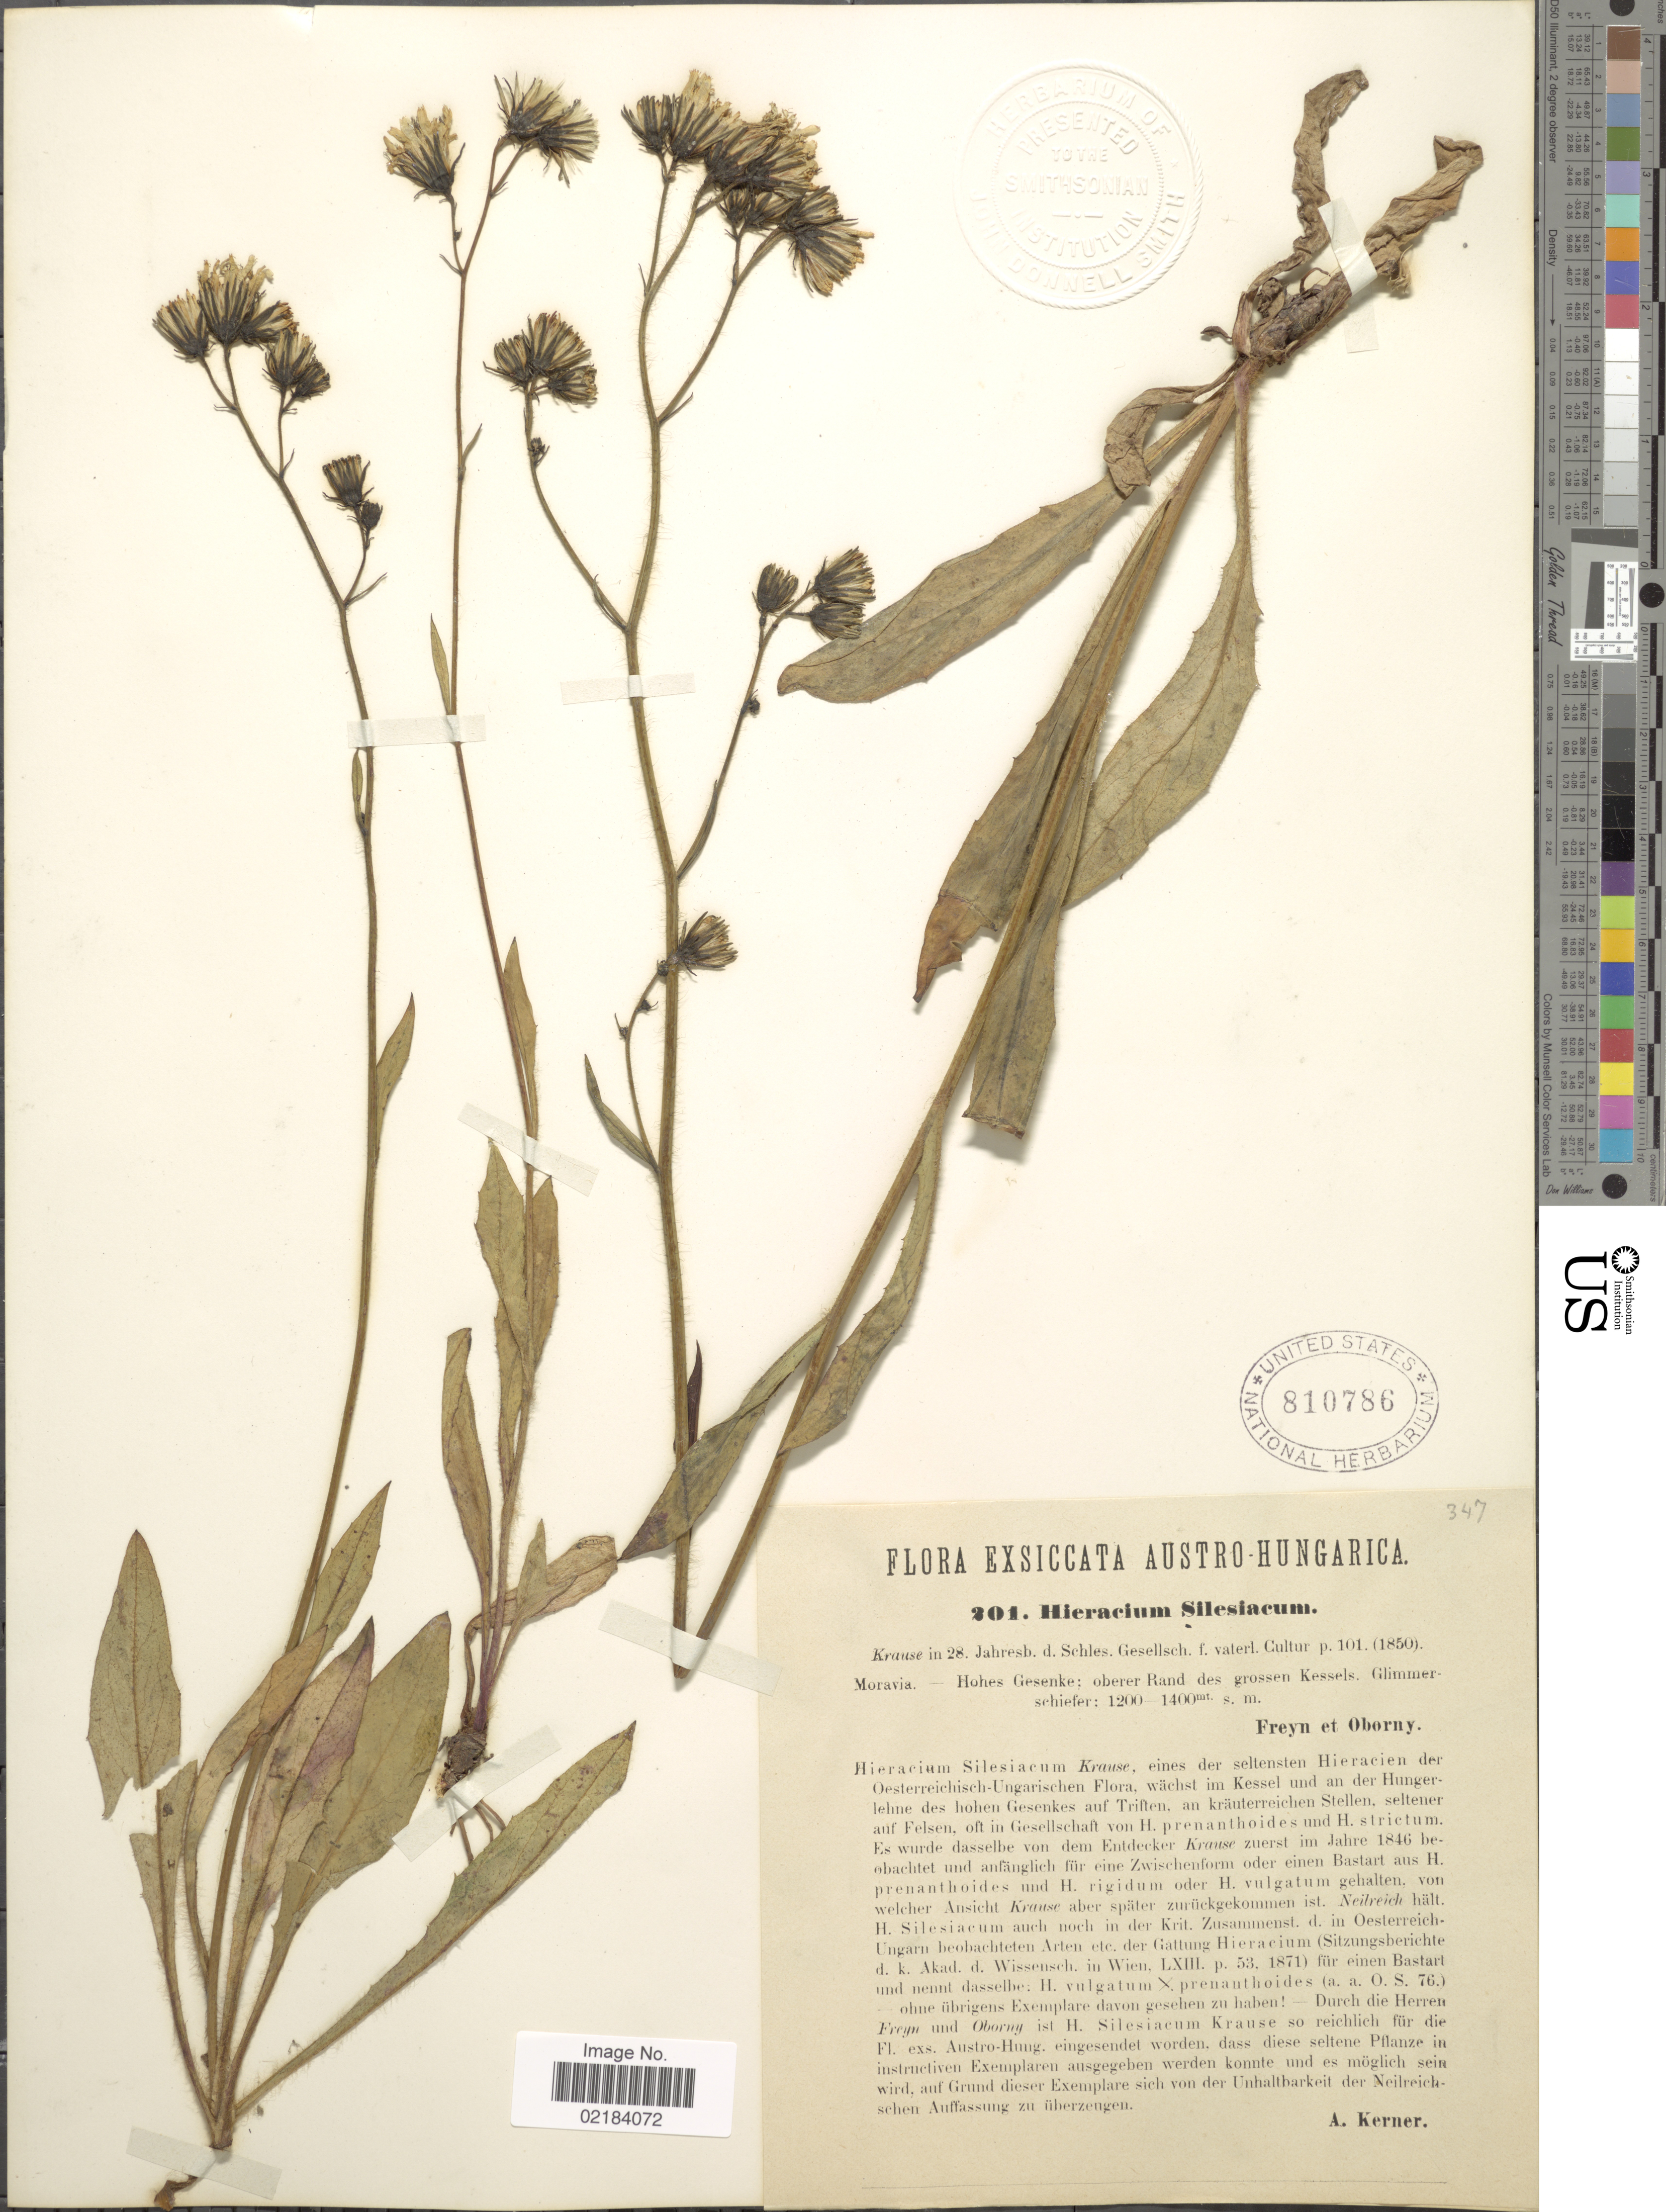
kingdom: Plantae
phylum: Tracheophyta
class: Magnoliopsida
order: Asterales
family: Asteraceae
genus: Hieracium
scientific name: Hieracium silesiacum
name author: E. Krause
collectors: J. Freyn & Oborny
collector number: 201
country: Czechia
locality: Moravia - Hohes Gesenke; oberer Rand des gossen Kessels. Glimmerschiefer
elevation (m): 1200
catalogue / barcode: US 810786